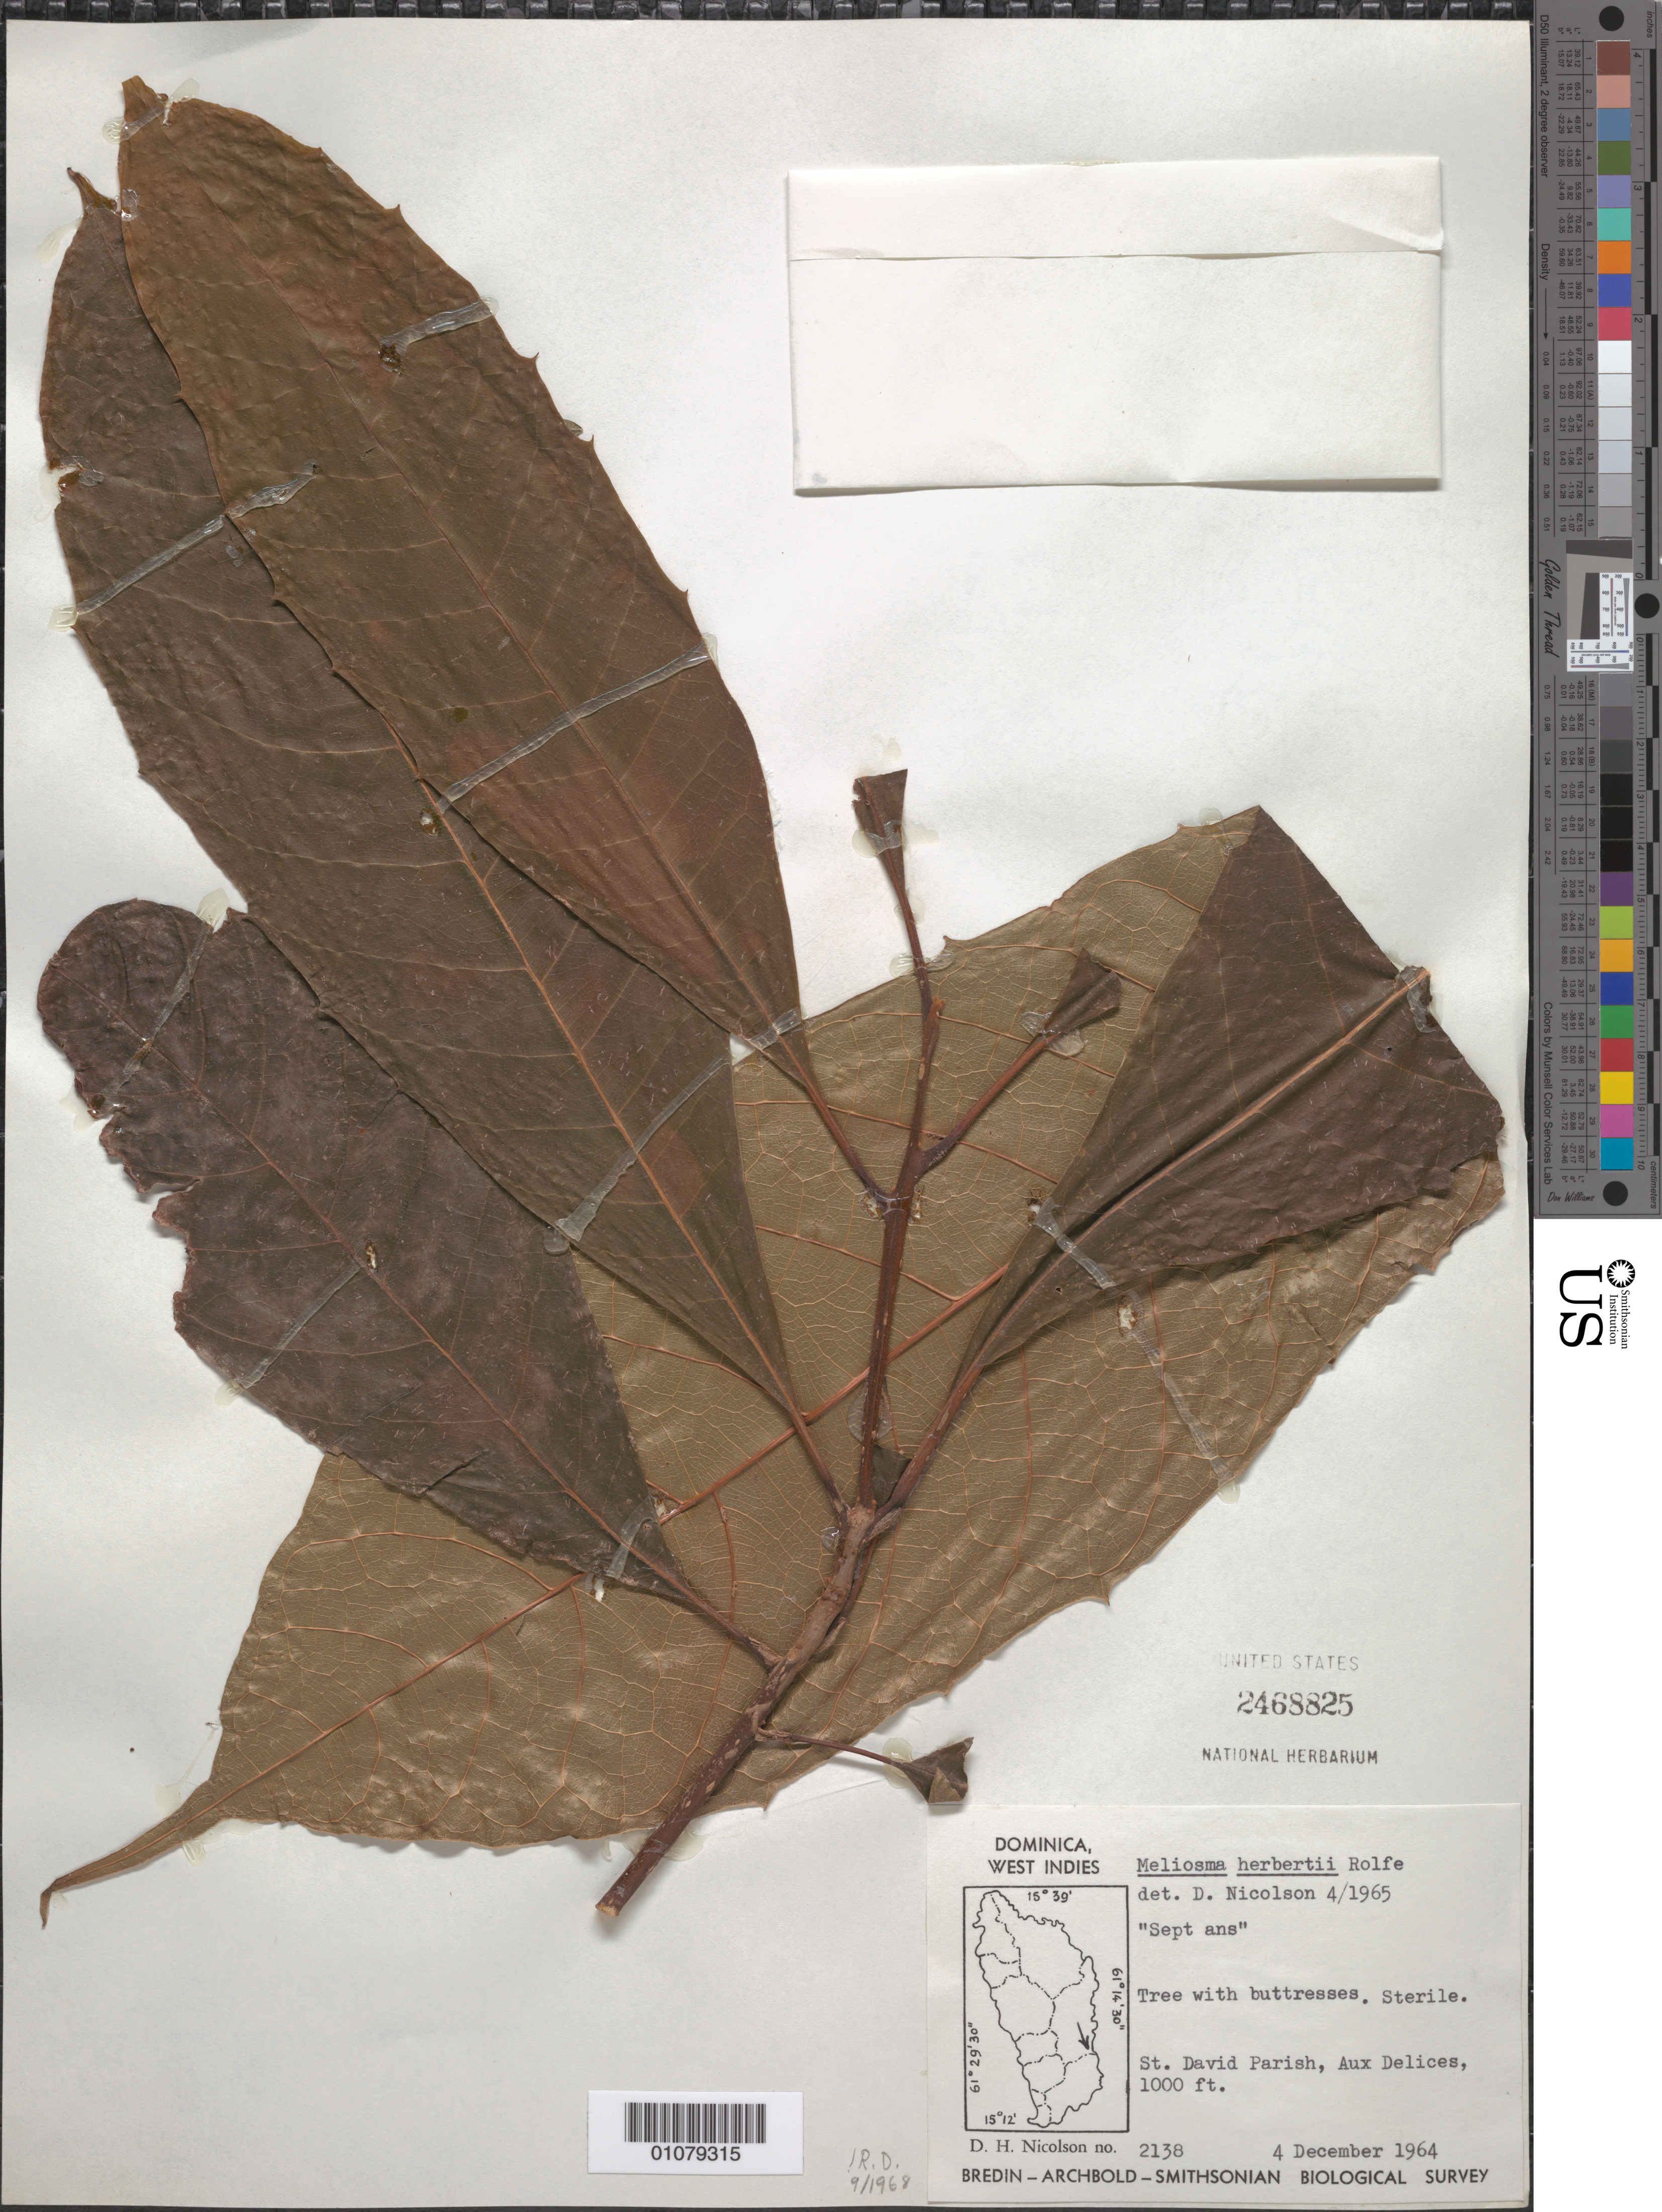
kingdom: Plantae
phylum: Tracheophyta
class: Magnoliopsida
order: Proteales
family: Sabiaceae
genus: Meliosma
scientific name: Meliosma herbertii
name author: Rolfe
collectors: D. H. Nicolson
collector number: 2138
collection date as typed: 04 Dec 1964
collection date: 1964-12-04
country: Dominica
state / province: St. David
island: Dominica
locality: St David Parish, Aux Delices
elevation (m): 305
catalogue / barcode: US 2468825